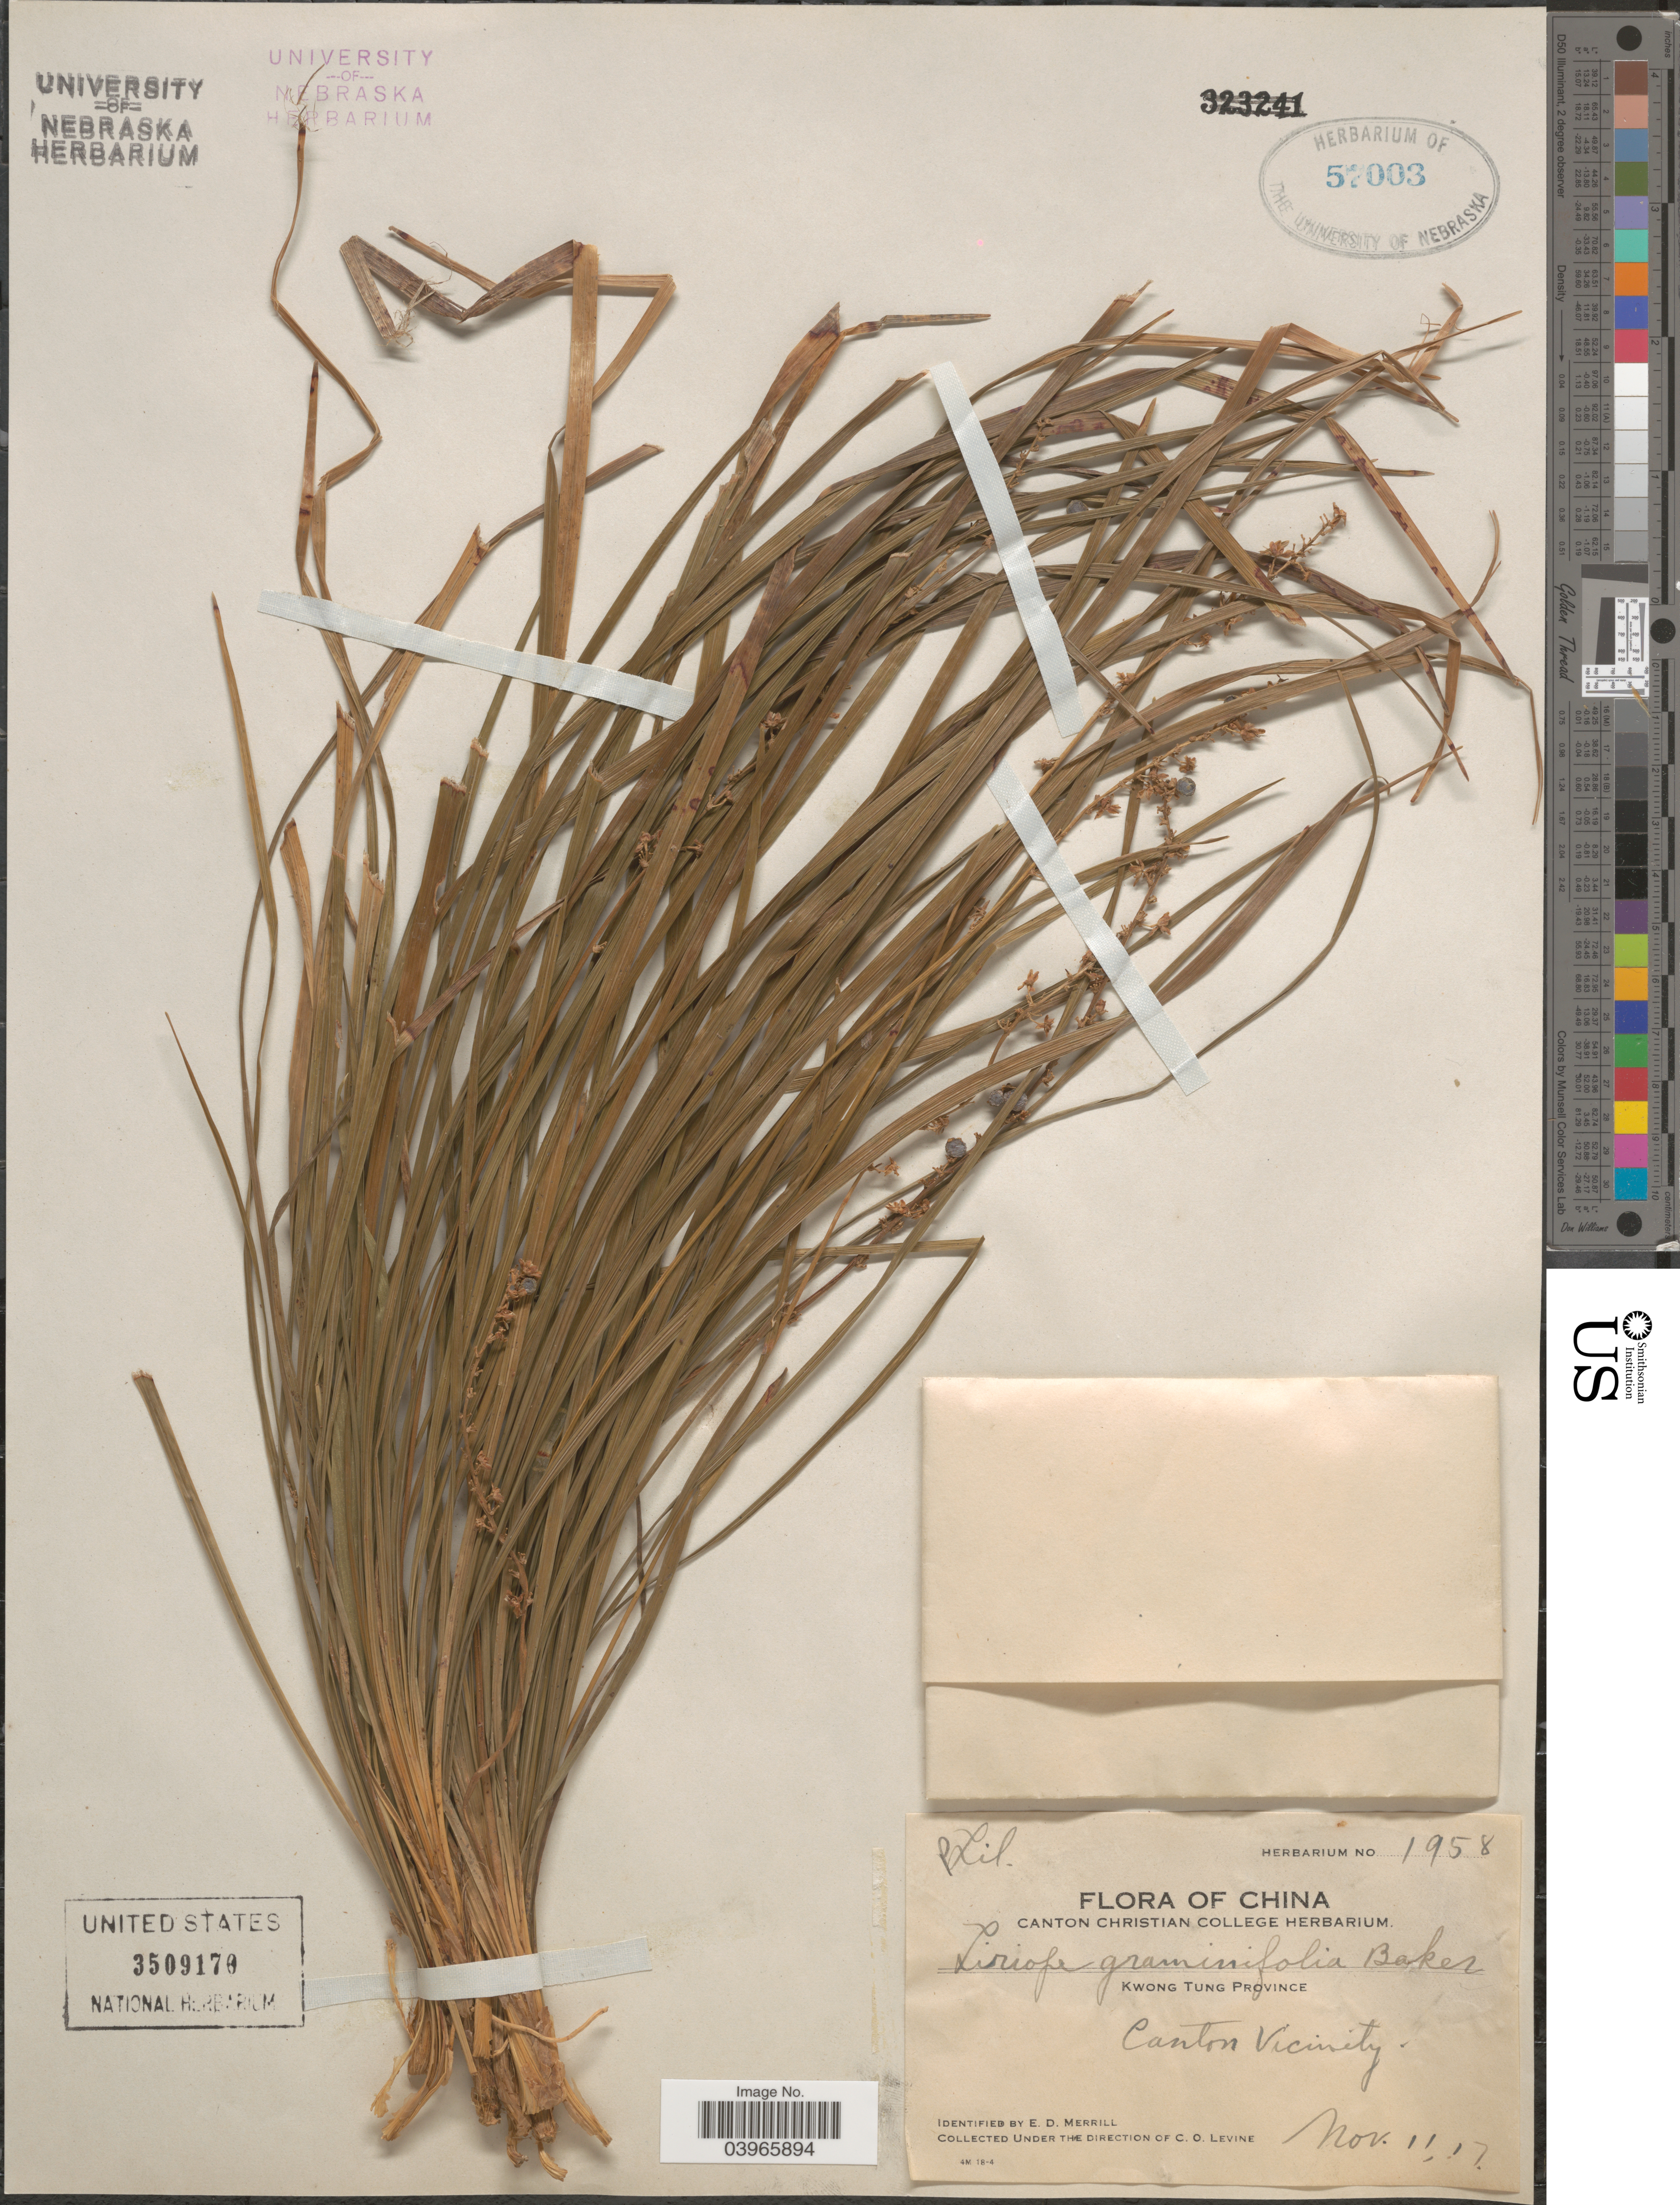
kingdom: Plantae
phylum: Tracheophyta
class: Liliopsida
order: Asparagales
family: Asparagaceae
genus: Liriope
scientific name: Liriope graminifolia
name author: (L.) Baker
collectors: C. O. Levine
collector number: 1958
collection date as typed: Transcribed d/m/y: 11/11/17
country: China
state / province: Guangdong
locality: Kwong Tung Province. Canton Vicinity.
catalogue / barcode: US 3509170